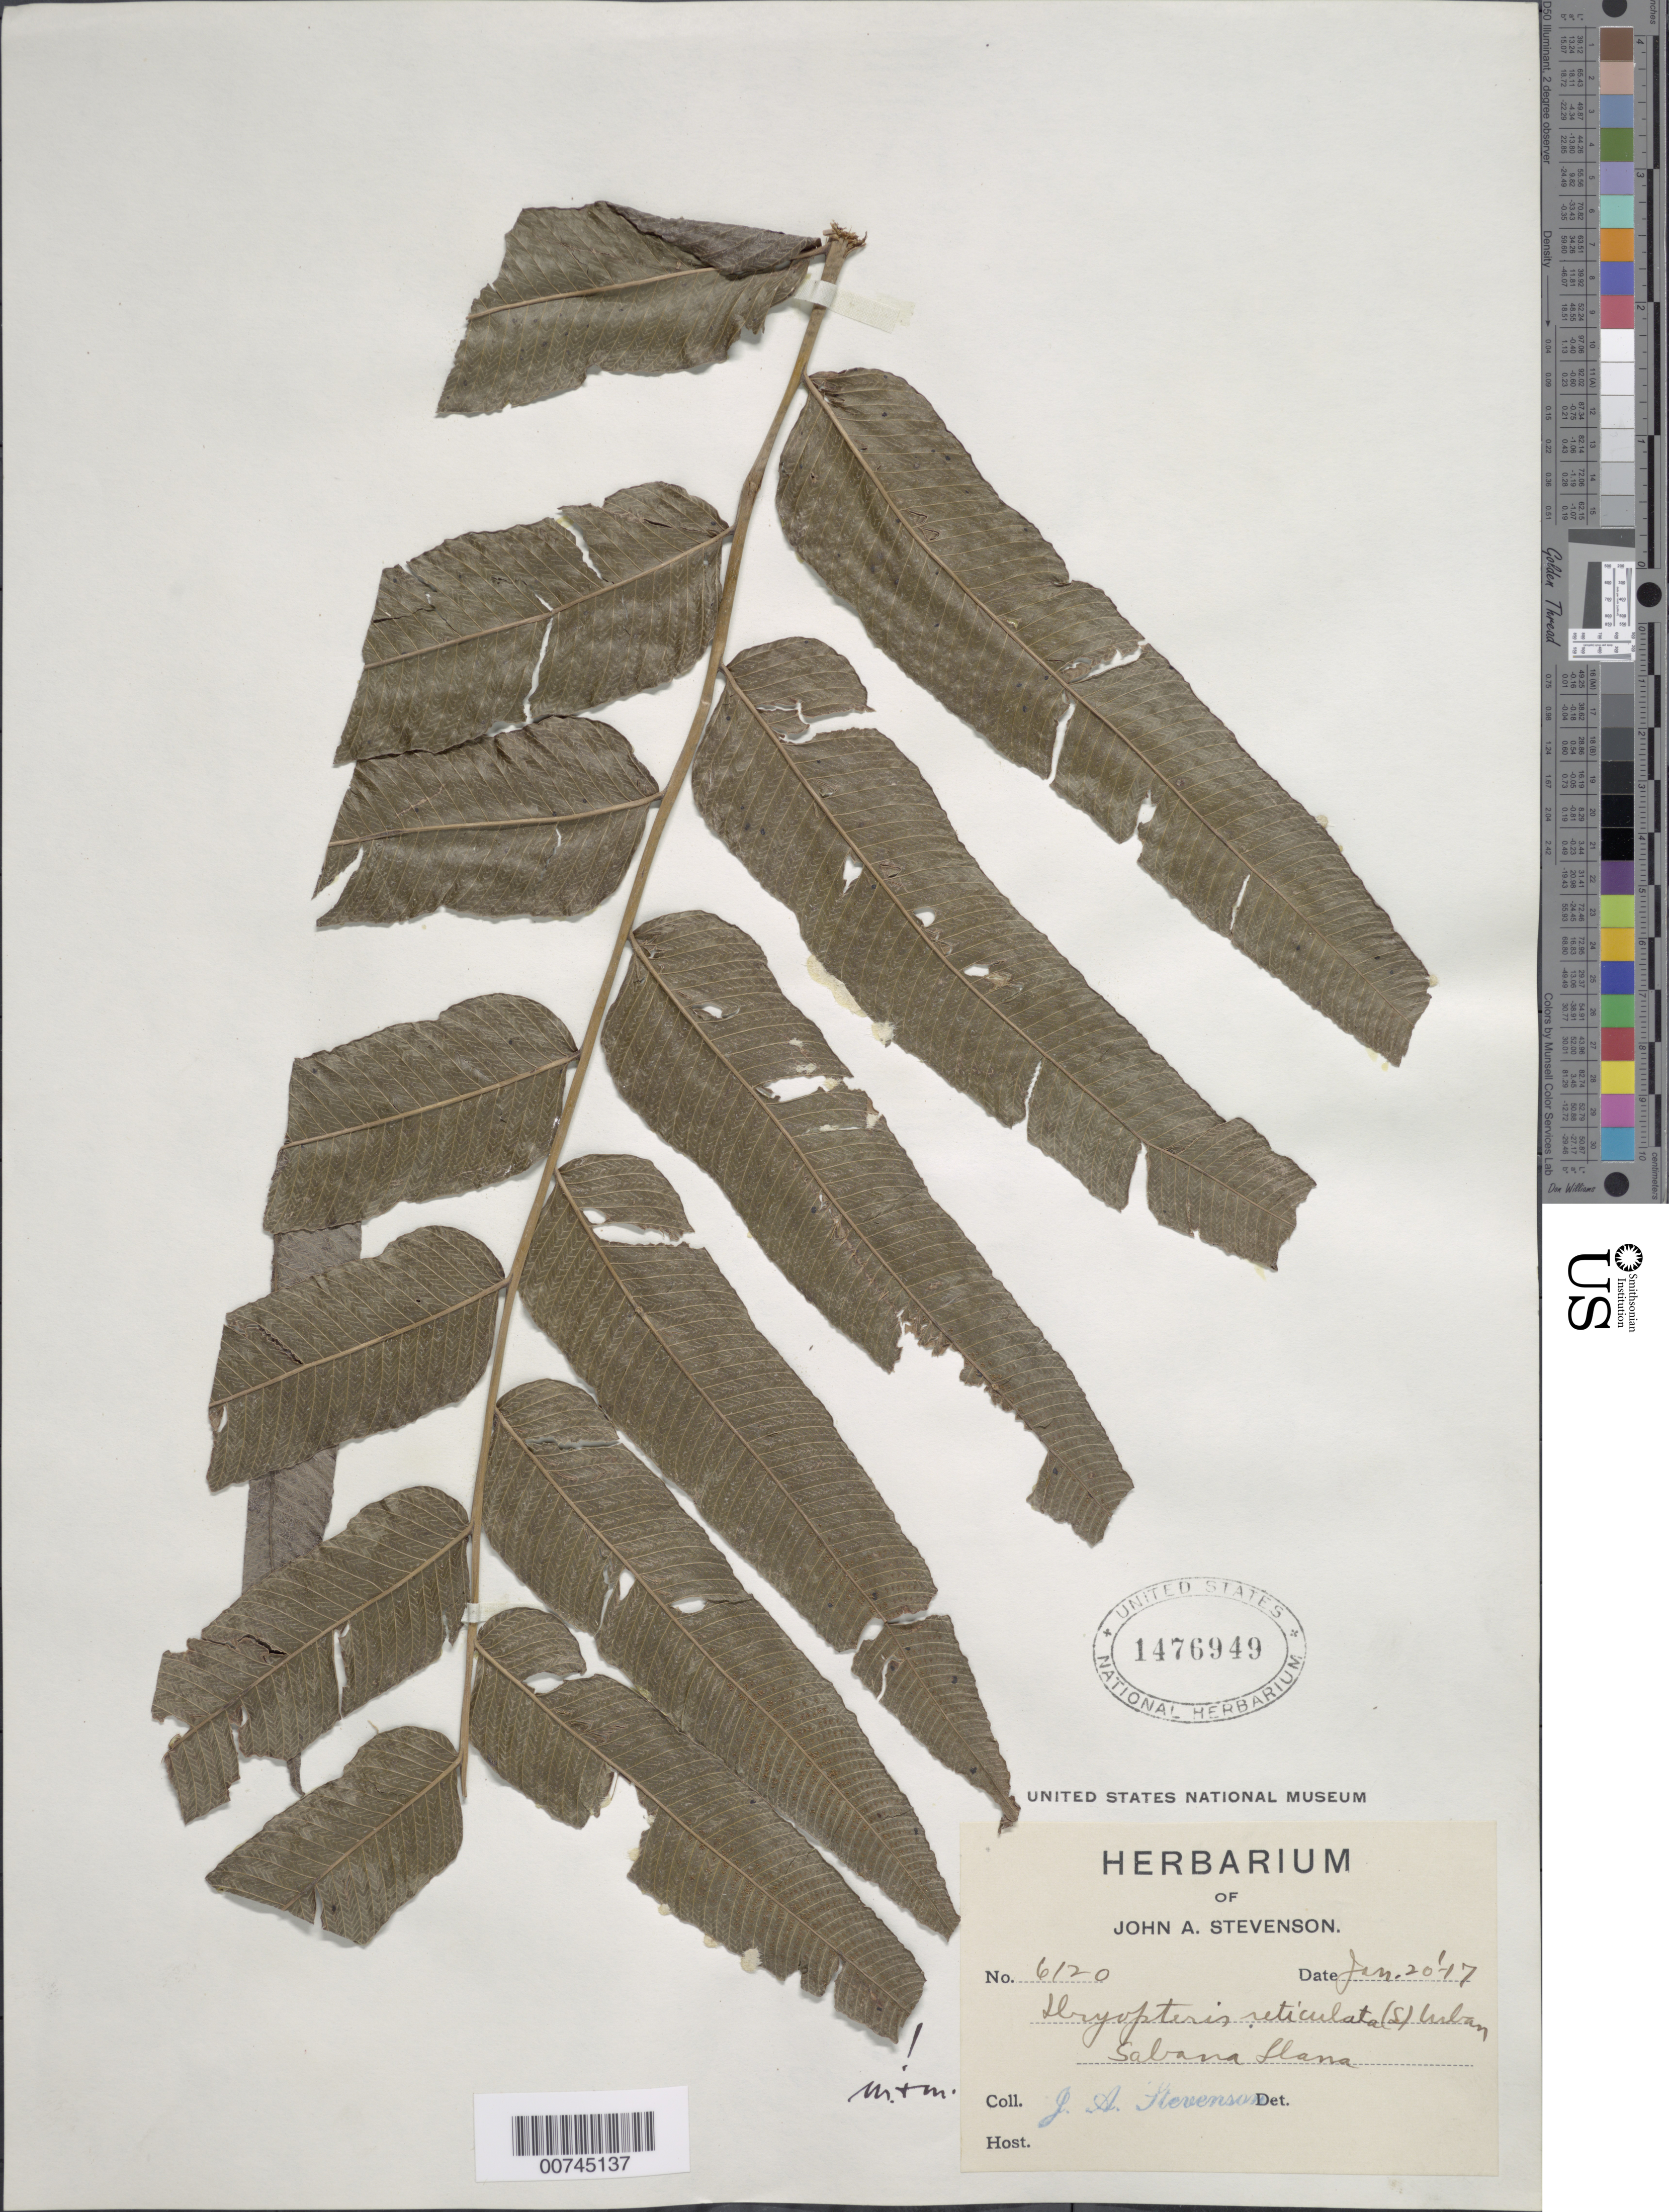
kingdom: Plantae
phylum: Tracheophyta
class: Polypodiopsida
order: Polypodiales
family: Thelypteridaceae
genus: Meniscium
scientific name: Meniscium reticulatum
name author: (L.) Sw.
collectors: J. Stevenson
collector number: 6120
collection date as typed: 22 Jan 1917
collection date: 1917-01-22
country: Puerto Rico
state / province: Salinas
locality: Sabana Llana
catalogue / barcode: US 1476949